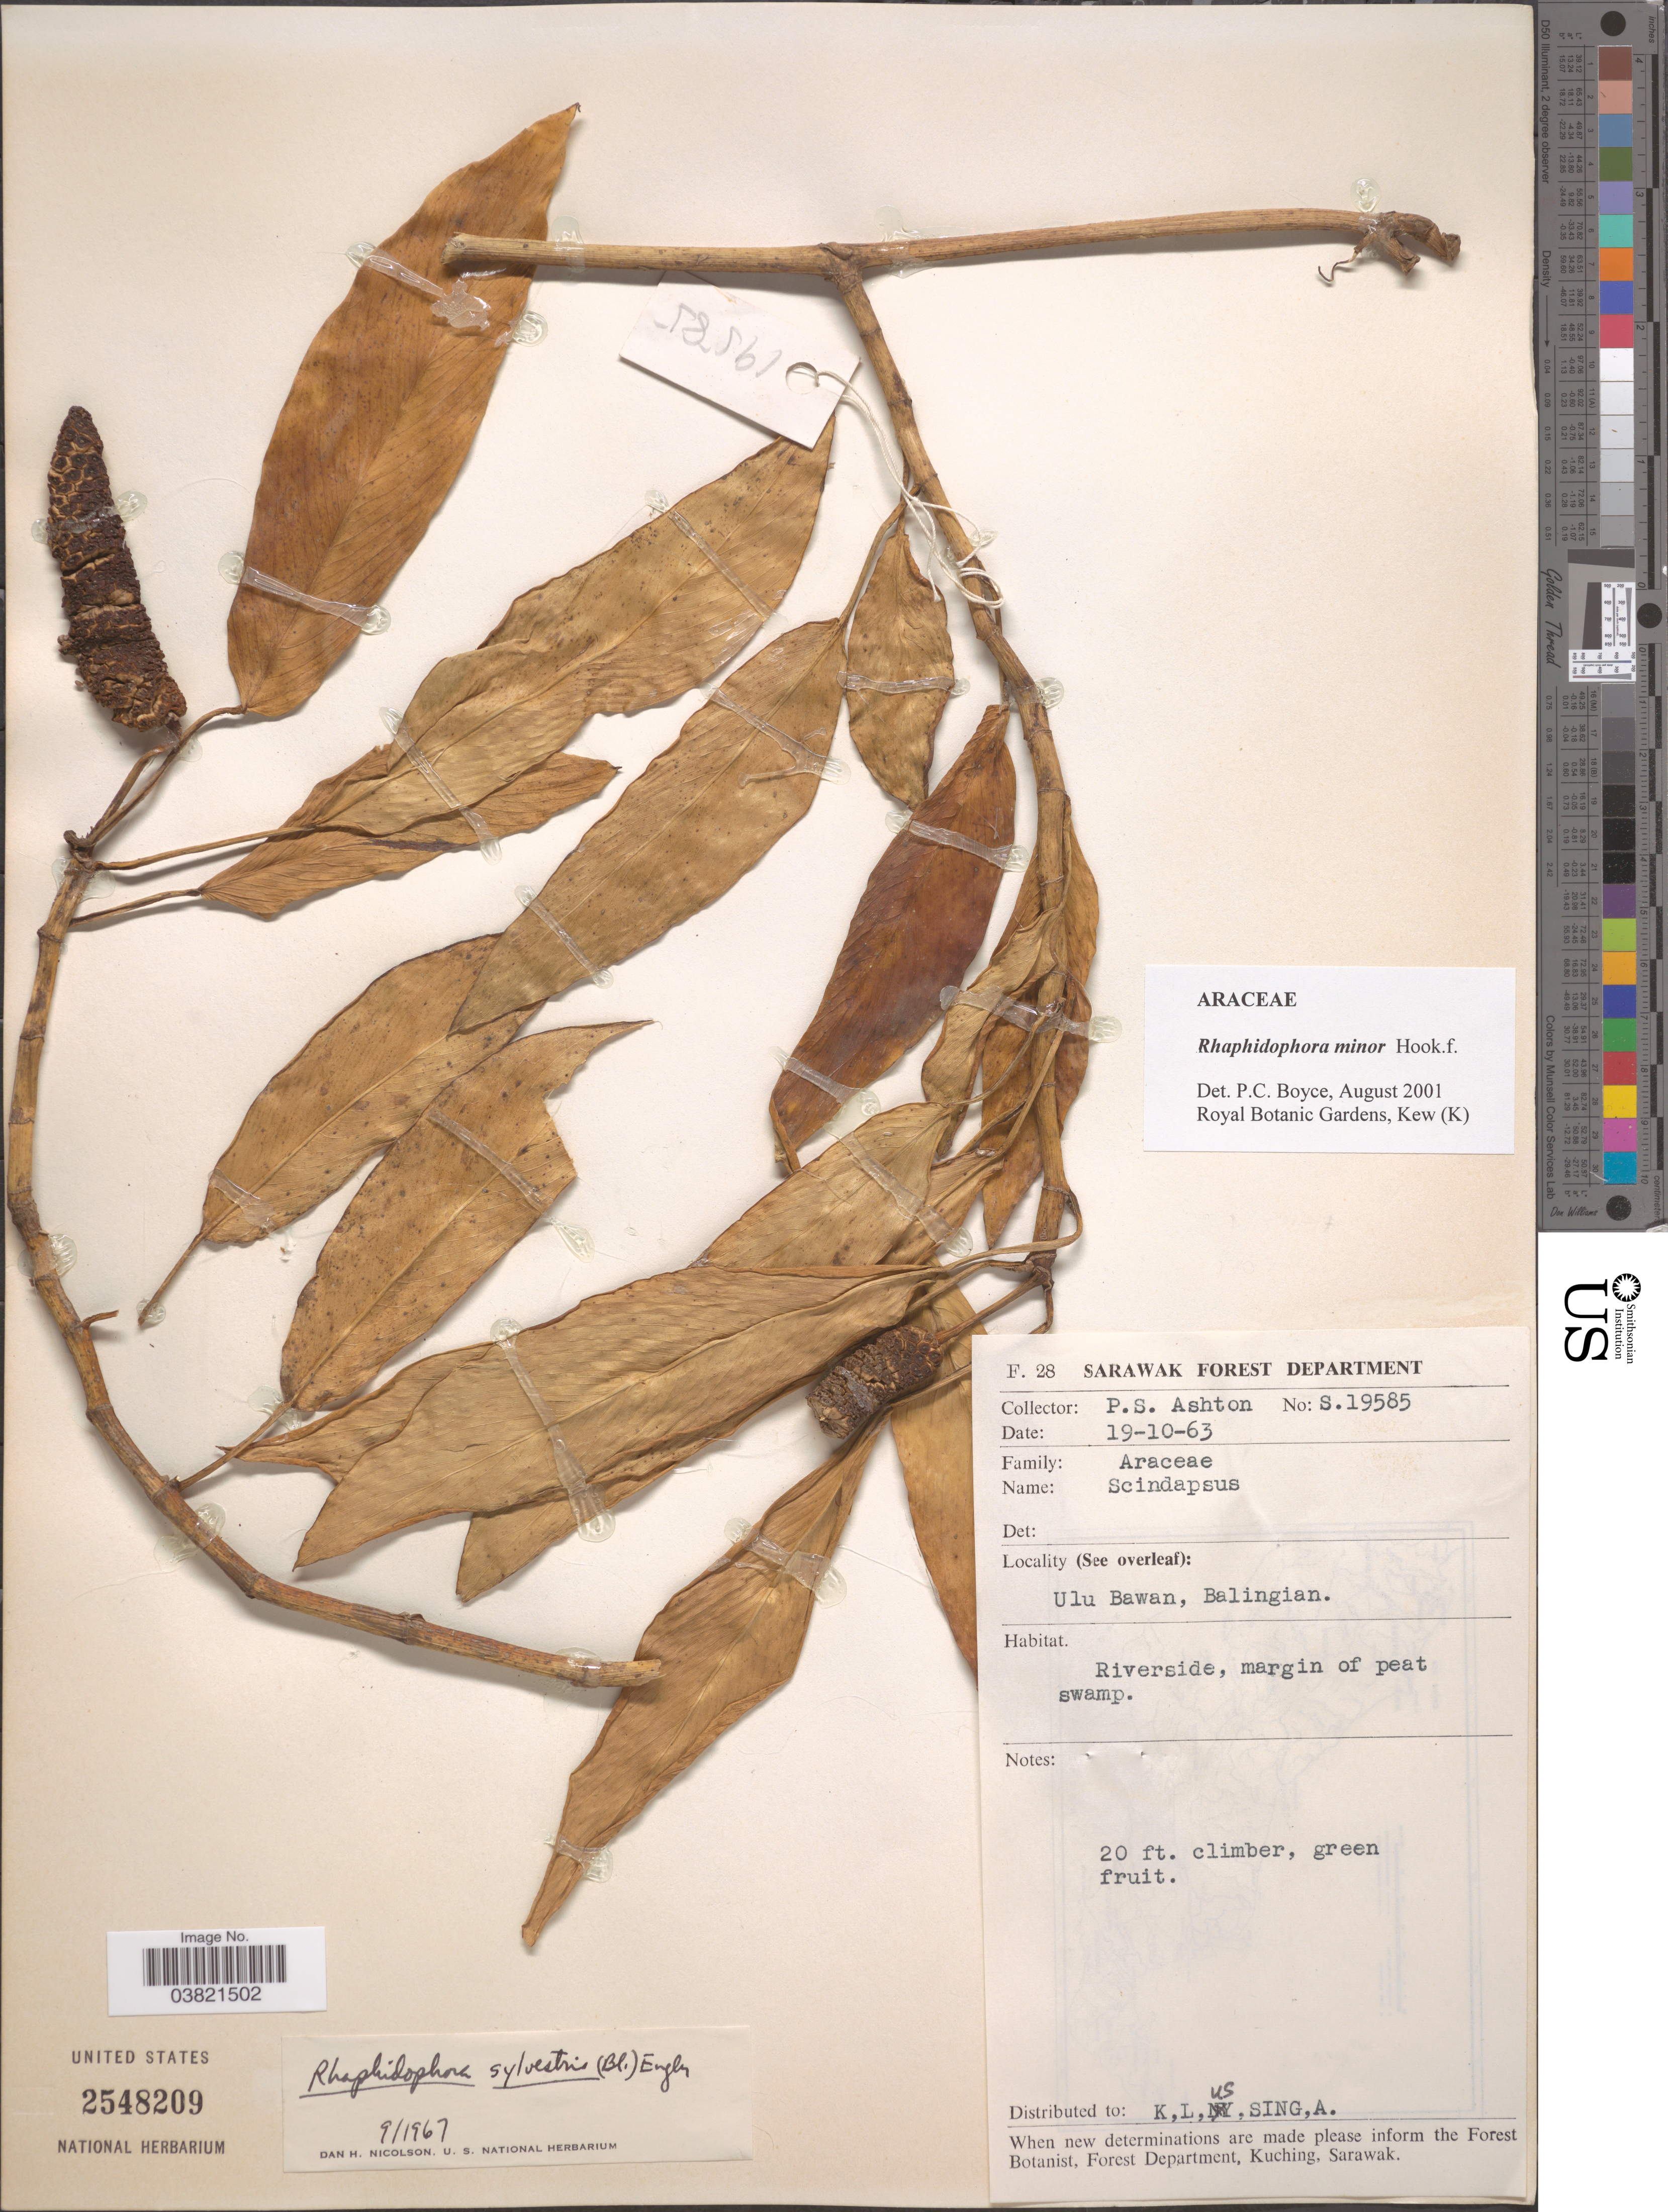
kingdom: Plantae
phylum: Tracheophyta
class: Liliopsida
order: Alismatales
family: Araceae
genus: Rhaphidophora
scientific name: Rhaphidophora minor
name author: Hook. f.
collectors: P. S. Ashton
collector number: S.19585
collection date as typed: Transcribed d/m/y: 19/10/63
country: Malaysia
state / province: Sarawak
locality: Ulu Bawan, Balingian.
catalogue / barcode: US 2548209